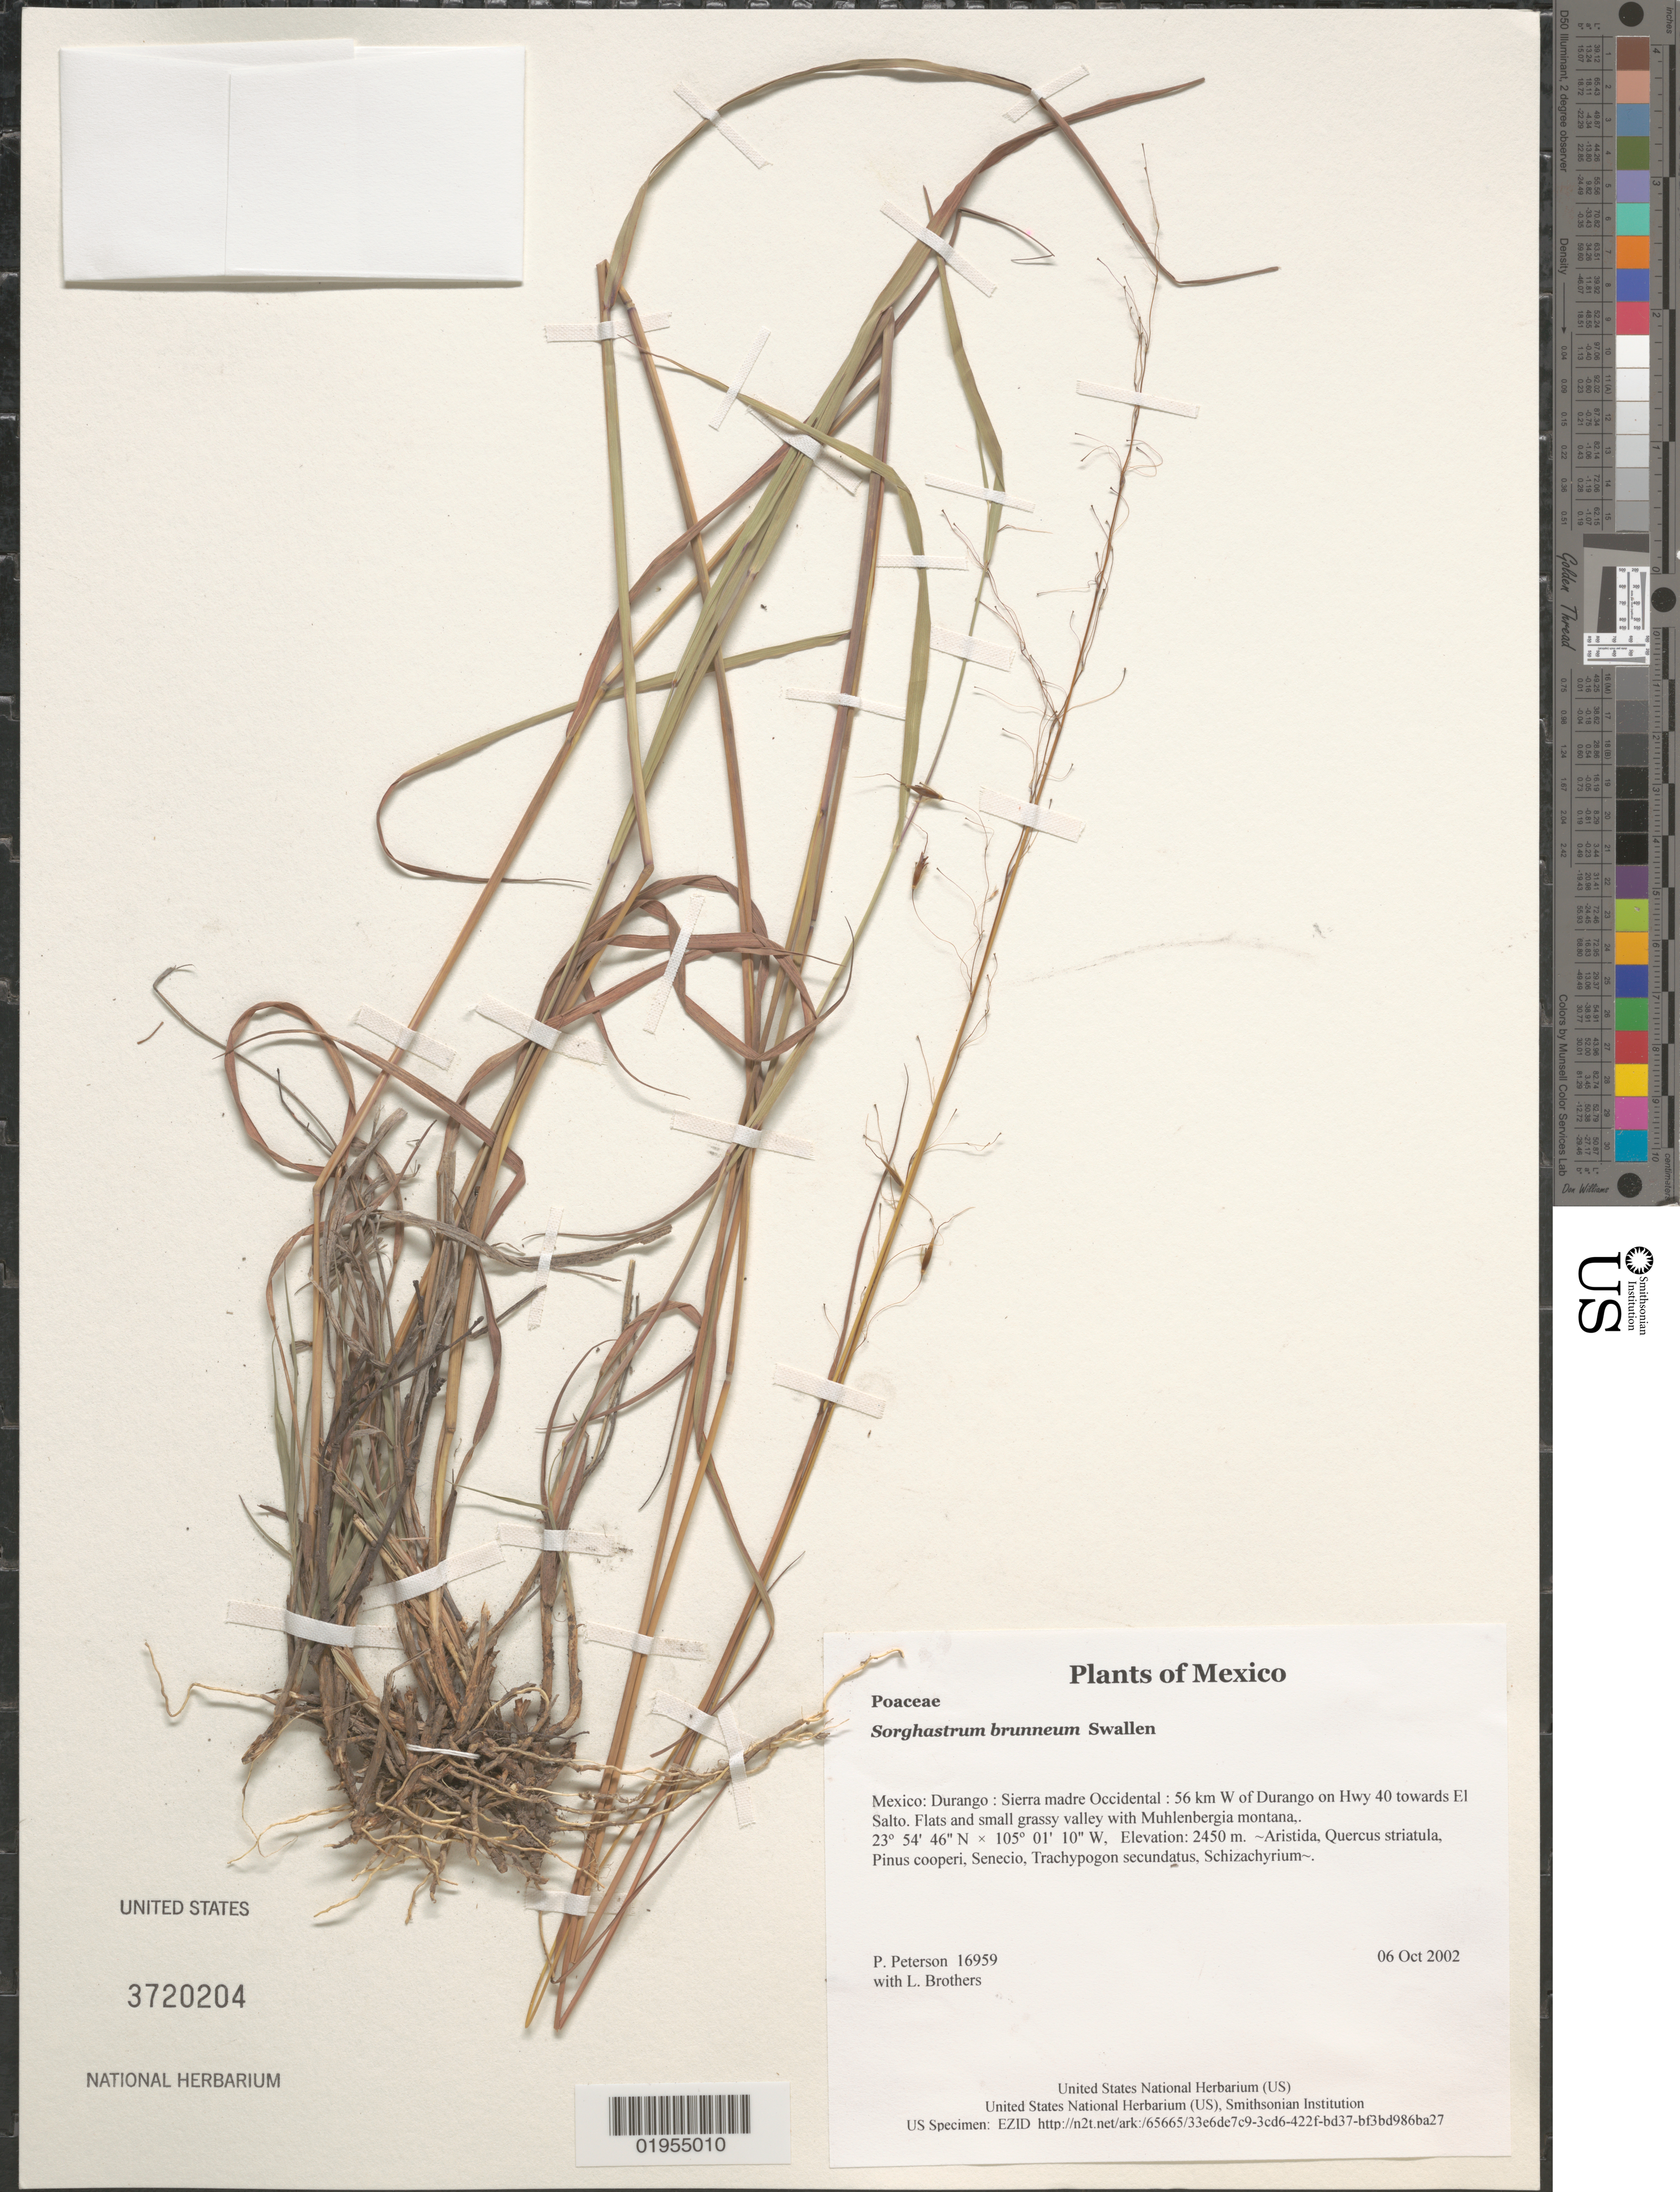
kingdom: Plantae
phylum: Tracheophyta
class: Liliopsida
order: Poales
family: Poaceae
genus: Sorghastrum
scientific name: Sorghastrum brunneum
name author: Swallen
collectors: P. M. Peterson & L. E. Brothers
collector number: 16959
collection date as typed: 06 Oct 2002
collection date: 2002-10-06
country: Mexico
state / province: Durango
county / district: Sierra madre Occidental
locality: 56 km W of Durango on Hwy 40 towards El Salto. Flats and small grassy valley with Muhlenbergia montana,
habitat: ~Aristida, Quercus striatula, Pinus cooperi, Senecio, Trachypogon secundatus, Schizachyrium~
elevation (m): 2450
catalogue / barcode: US 3720204